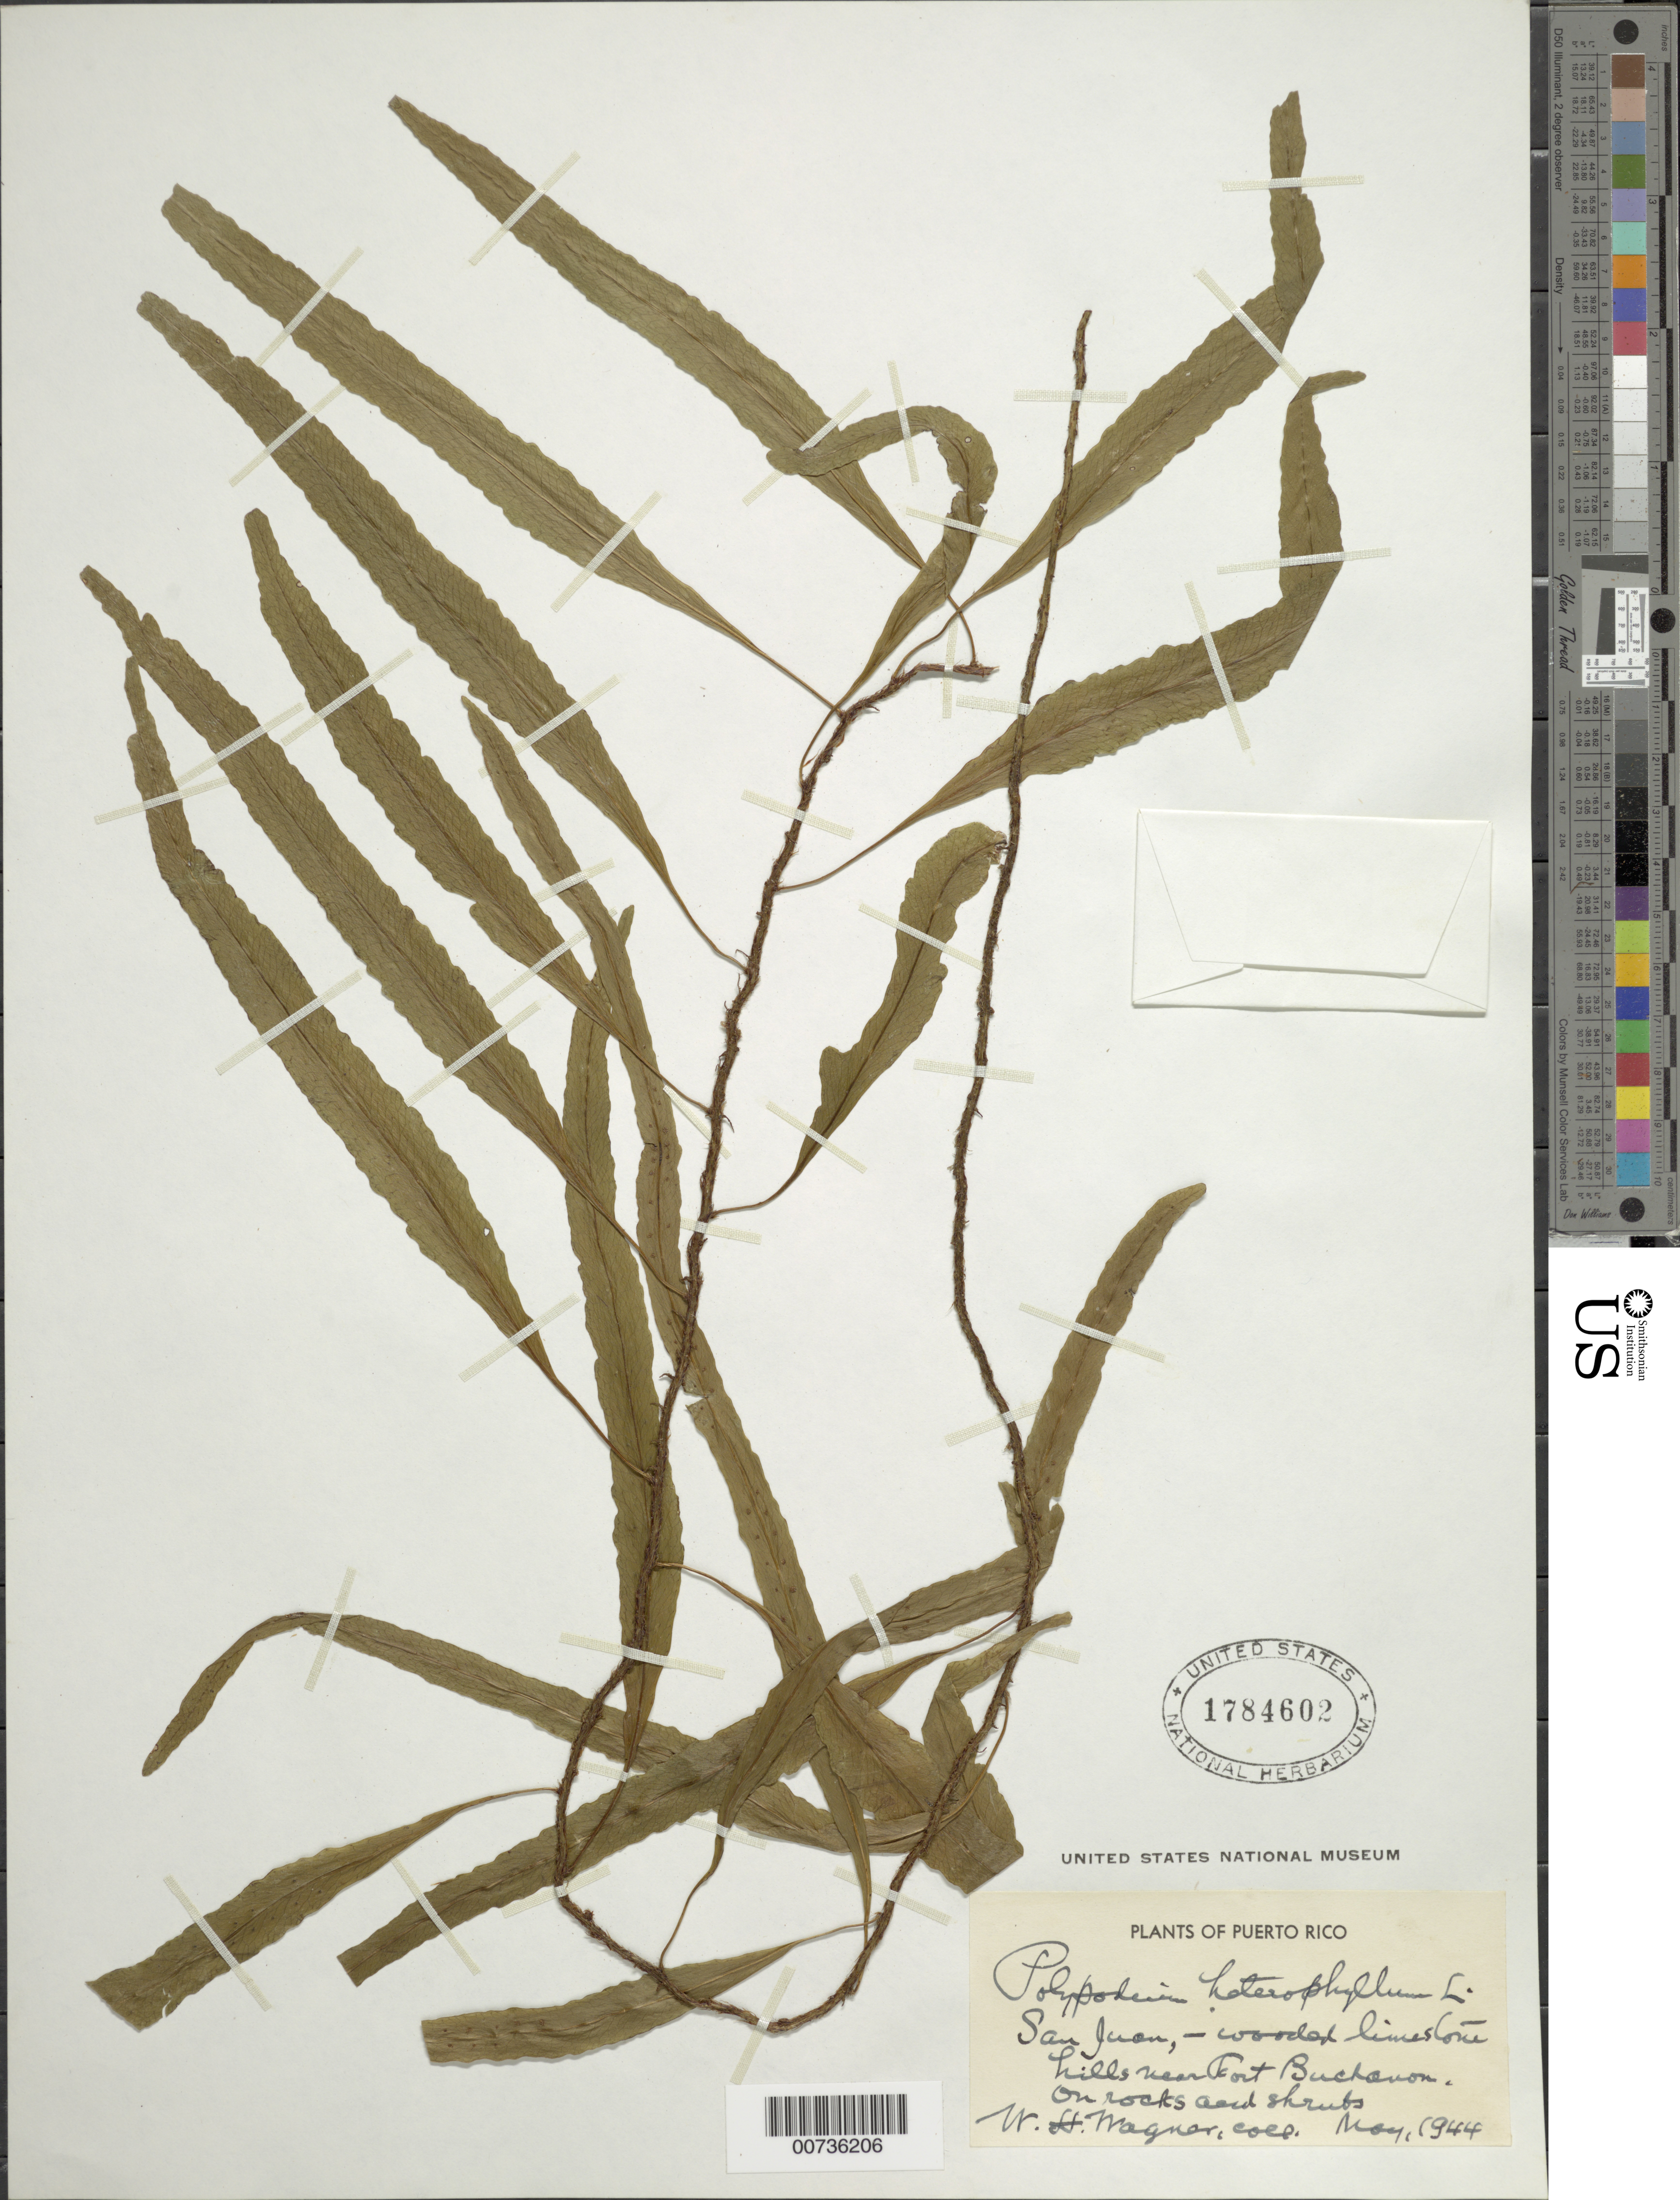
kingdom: Plantae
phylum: Tracheophyta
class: Polypodiopsida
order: Polypodiales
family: Polypodiaceae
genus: Microgramma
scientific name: Microgramma heterophylla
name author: (L.) Wherry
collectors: W. H. Wagner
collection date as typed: May 1944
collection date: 1944-05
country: Puerto Rico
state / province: San Juan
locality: San Juan. Wooded limestone hills near Fort Buchanon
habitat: On rocks and shrubs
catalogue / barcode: US 1784602